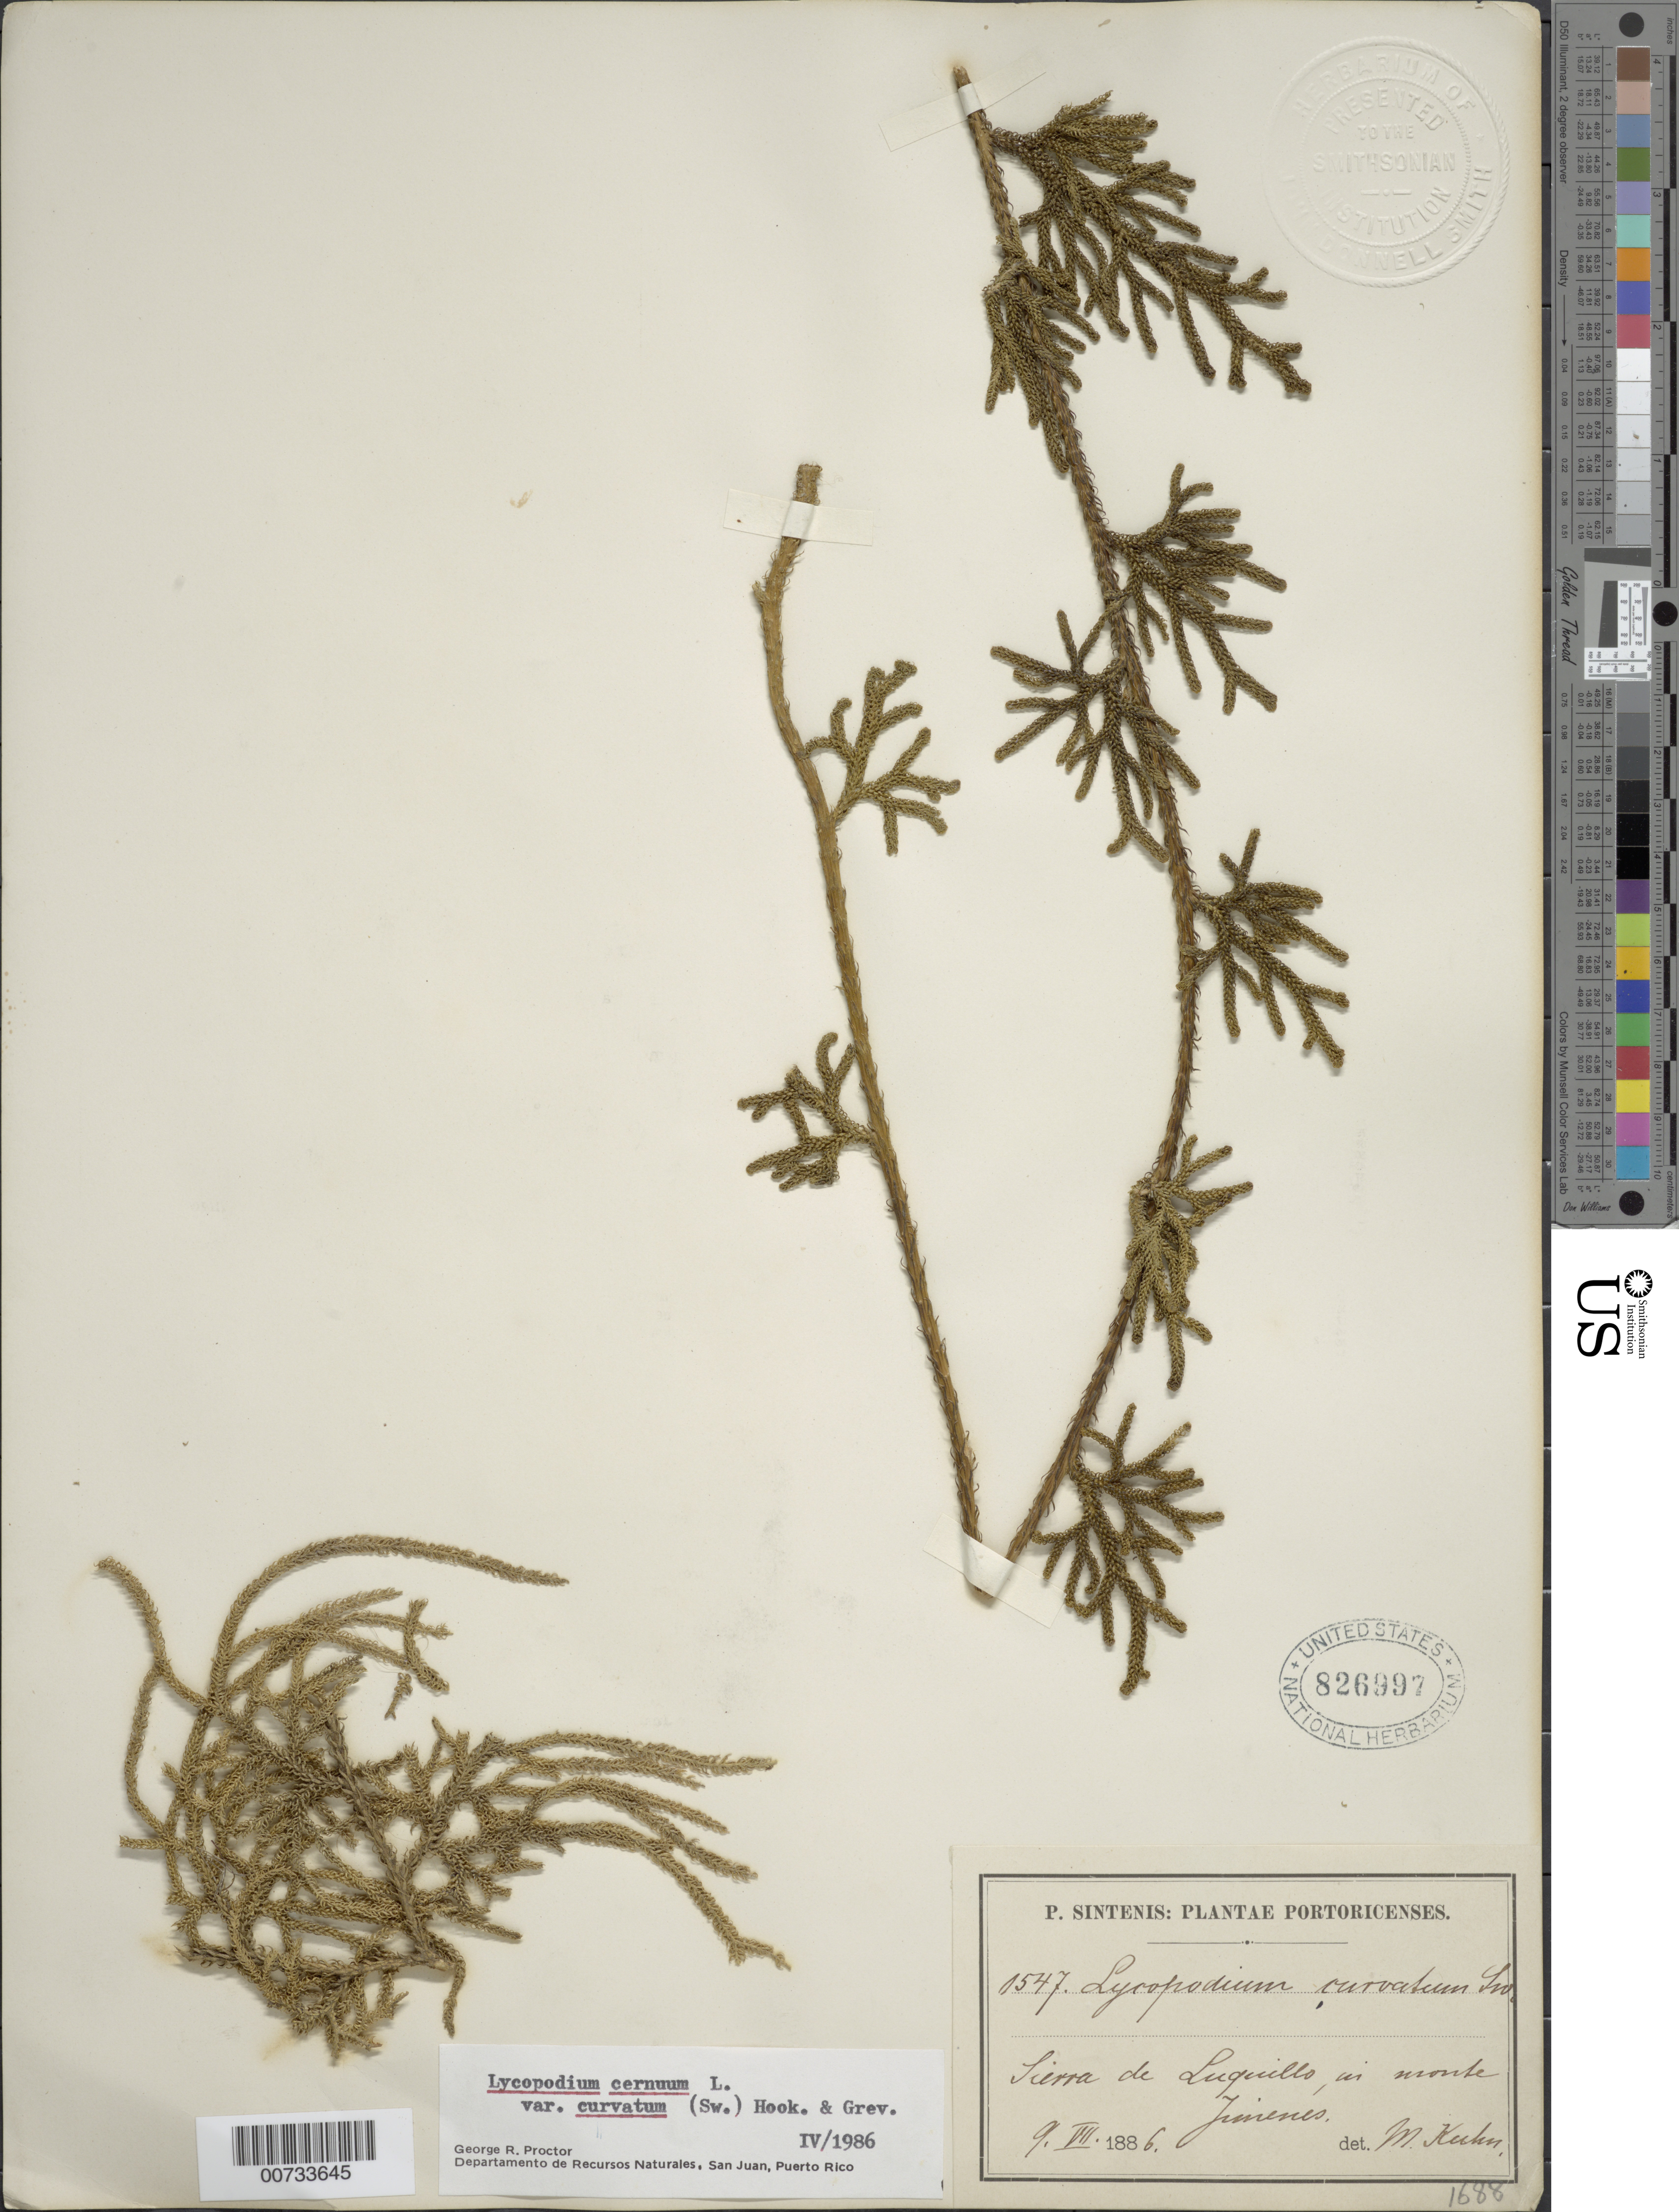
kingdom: Plantae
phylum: Tracheophyta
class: Lycopodiopsida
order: Lycopodiales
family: Lycopodiaceae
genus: Palhinhaea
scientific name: Palhinhaea curvata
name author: (Sw.) Holub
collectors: P. Sintenis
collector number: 1547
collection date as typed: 09 Jul 1886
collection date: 1886-07-09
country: Puerto Rico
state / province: Luquillo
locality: Sierra de Luquillo, in monte Jimenes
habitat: In monte Jimenes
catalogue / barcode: US 826997